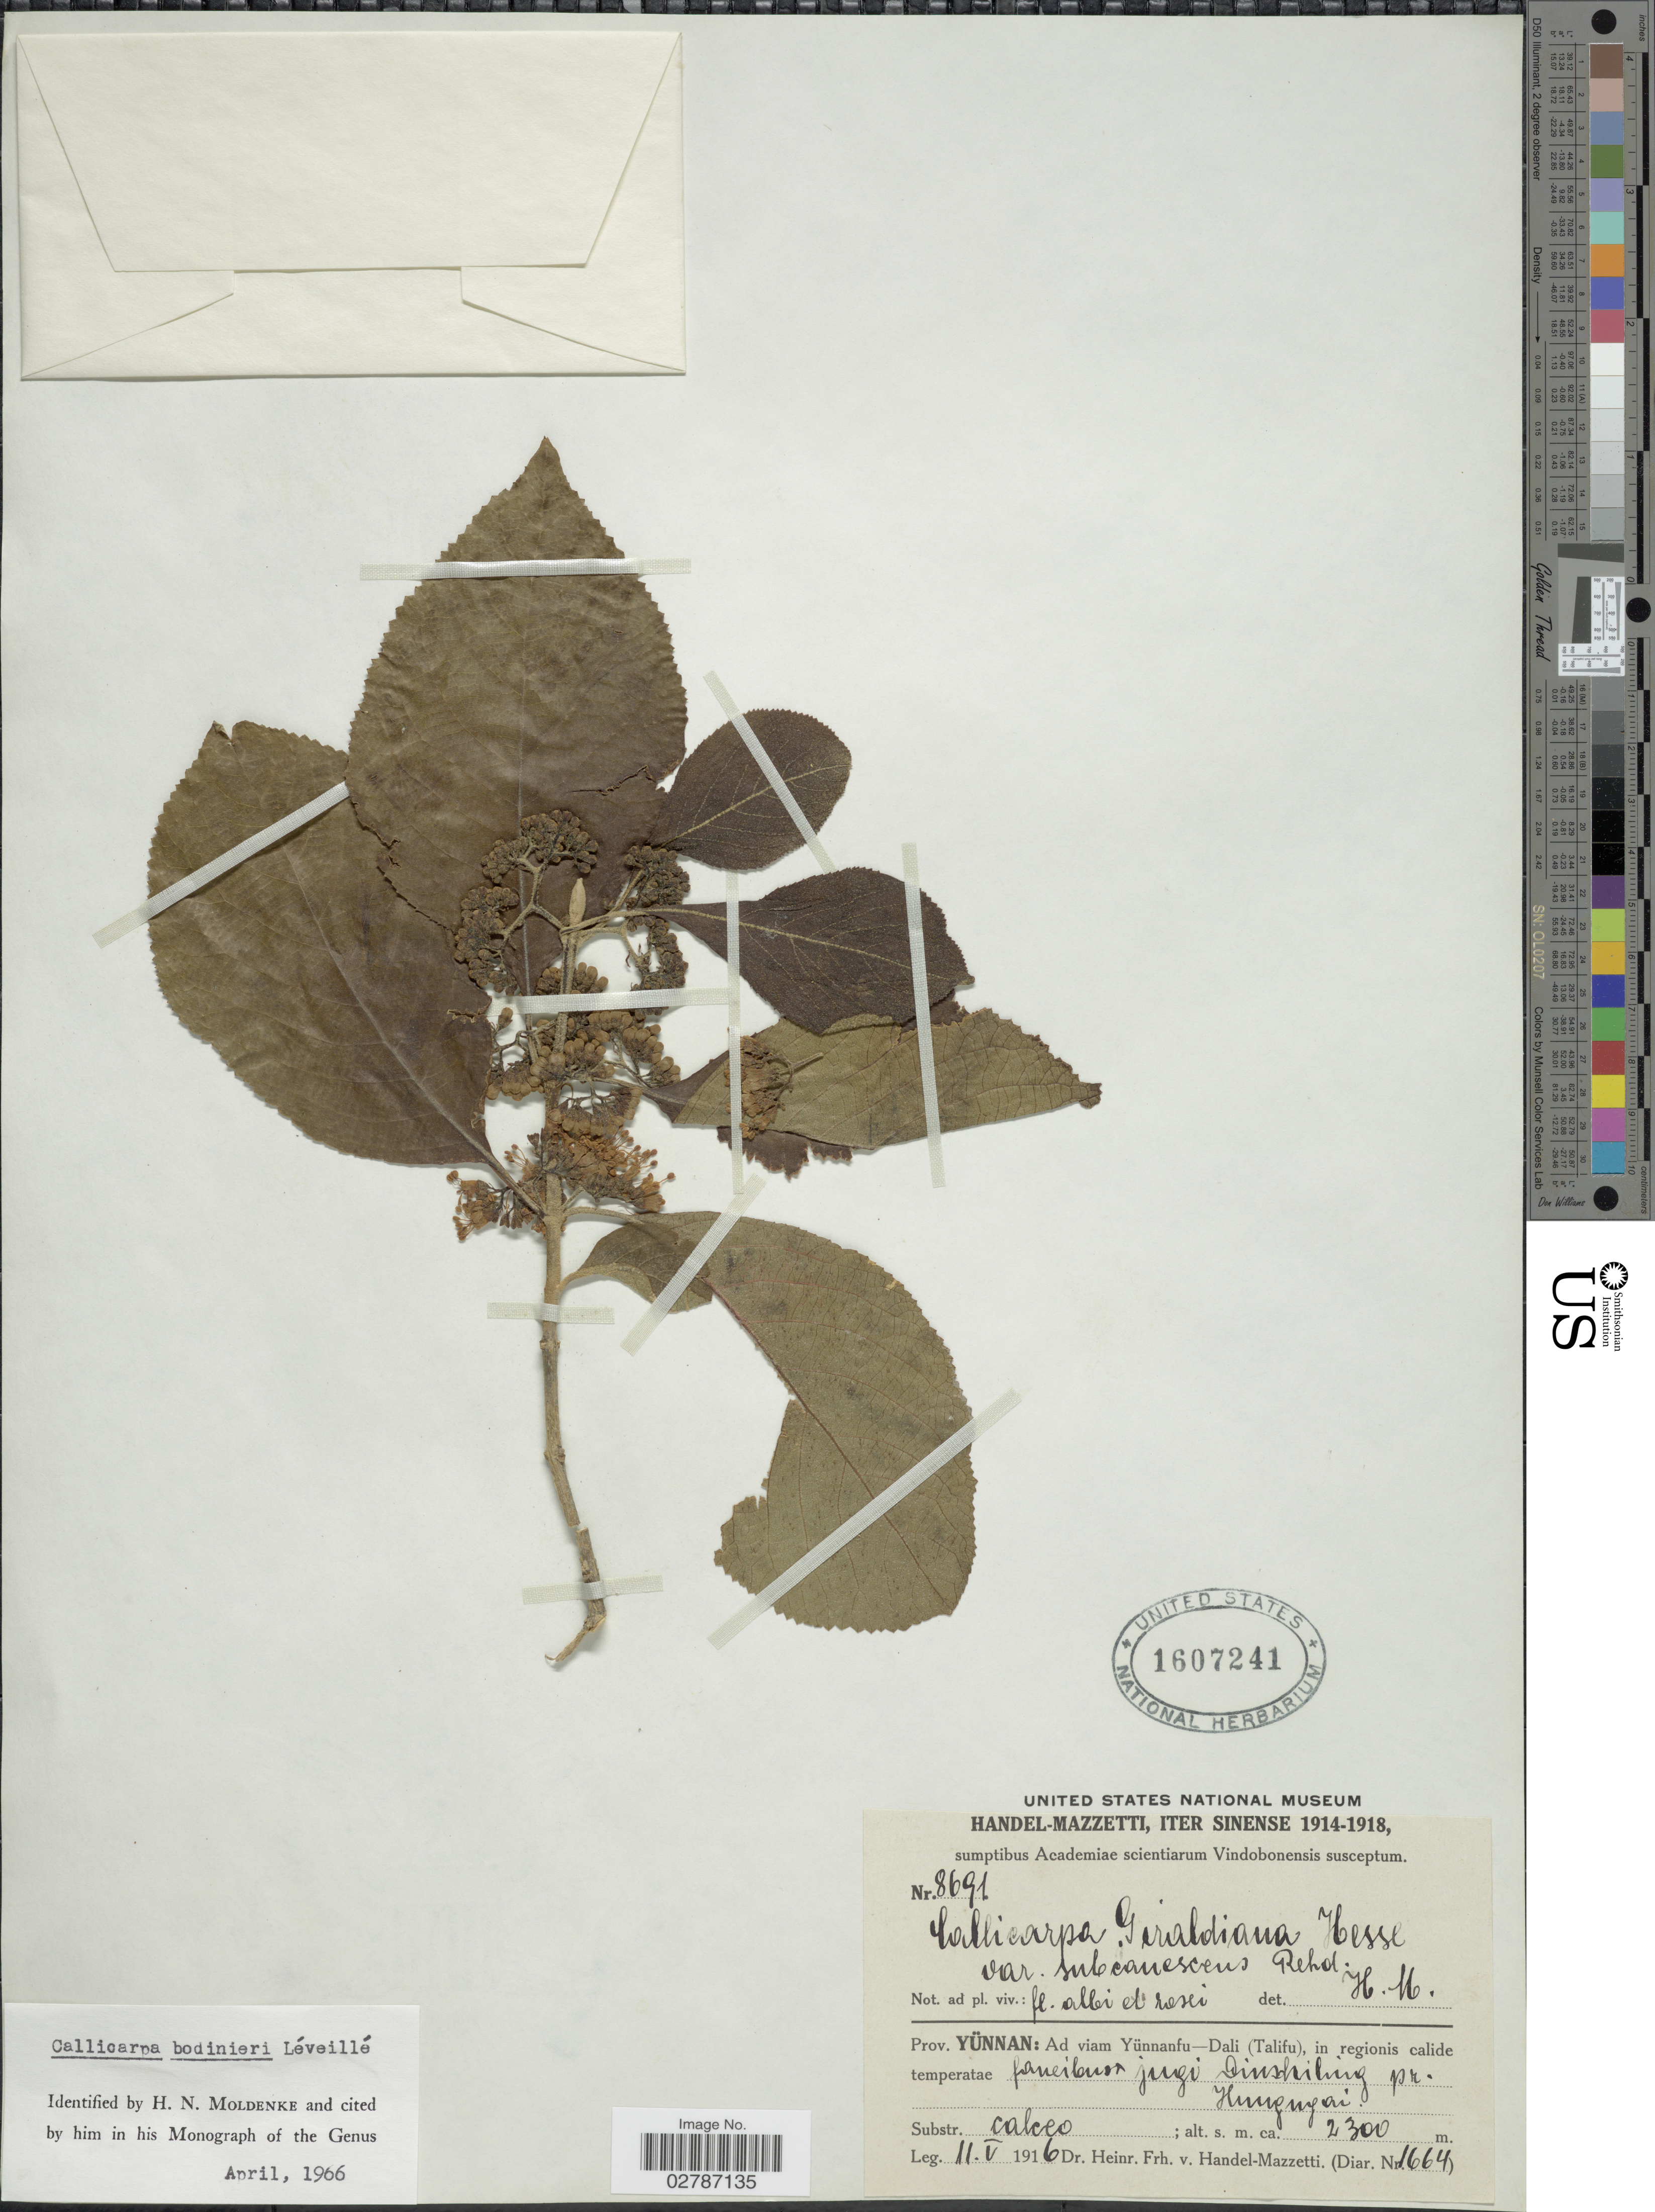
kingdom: Plantae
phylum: Tracheophyta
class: Magnoliopsida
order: Lamiales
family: Lamiaceae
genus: Callicarpa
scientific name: Callicarpa bodinieri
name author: H. Lév.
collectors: H. Handel-Mazzetti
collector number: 1664?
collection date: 1916-05-11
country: China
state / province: Yunnan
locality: Sinense. Ad viam Yünnanfu-Dali (Talifu), in regionis calide temperatae faneicusa [interpreted] jugi Dinshihing [interpreted] pr. Hungwgai [interpreted].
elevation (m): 2300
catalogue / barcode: US 1607241